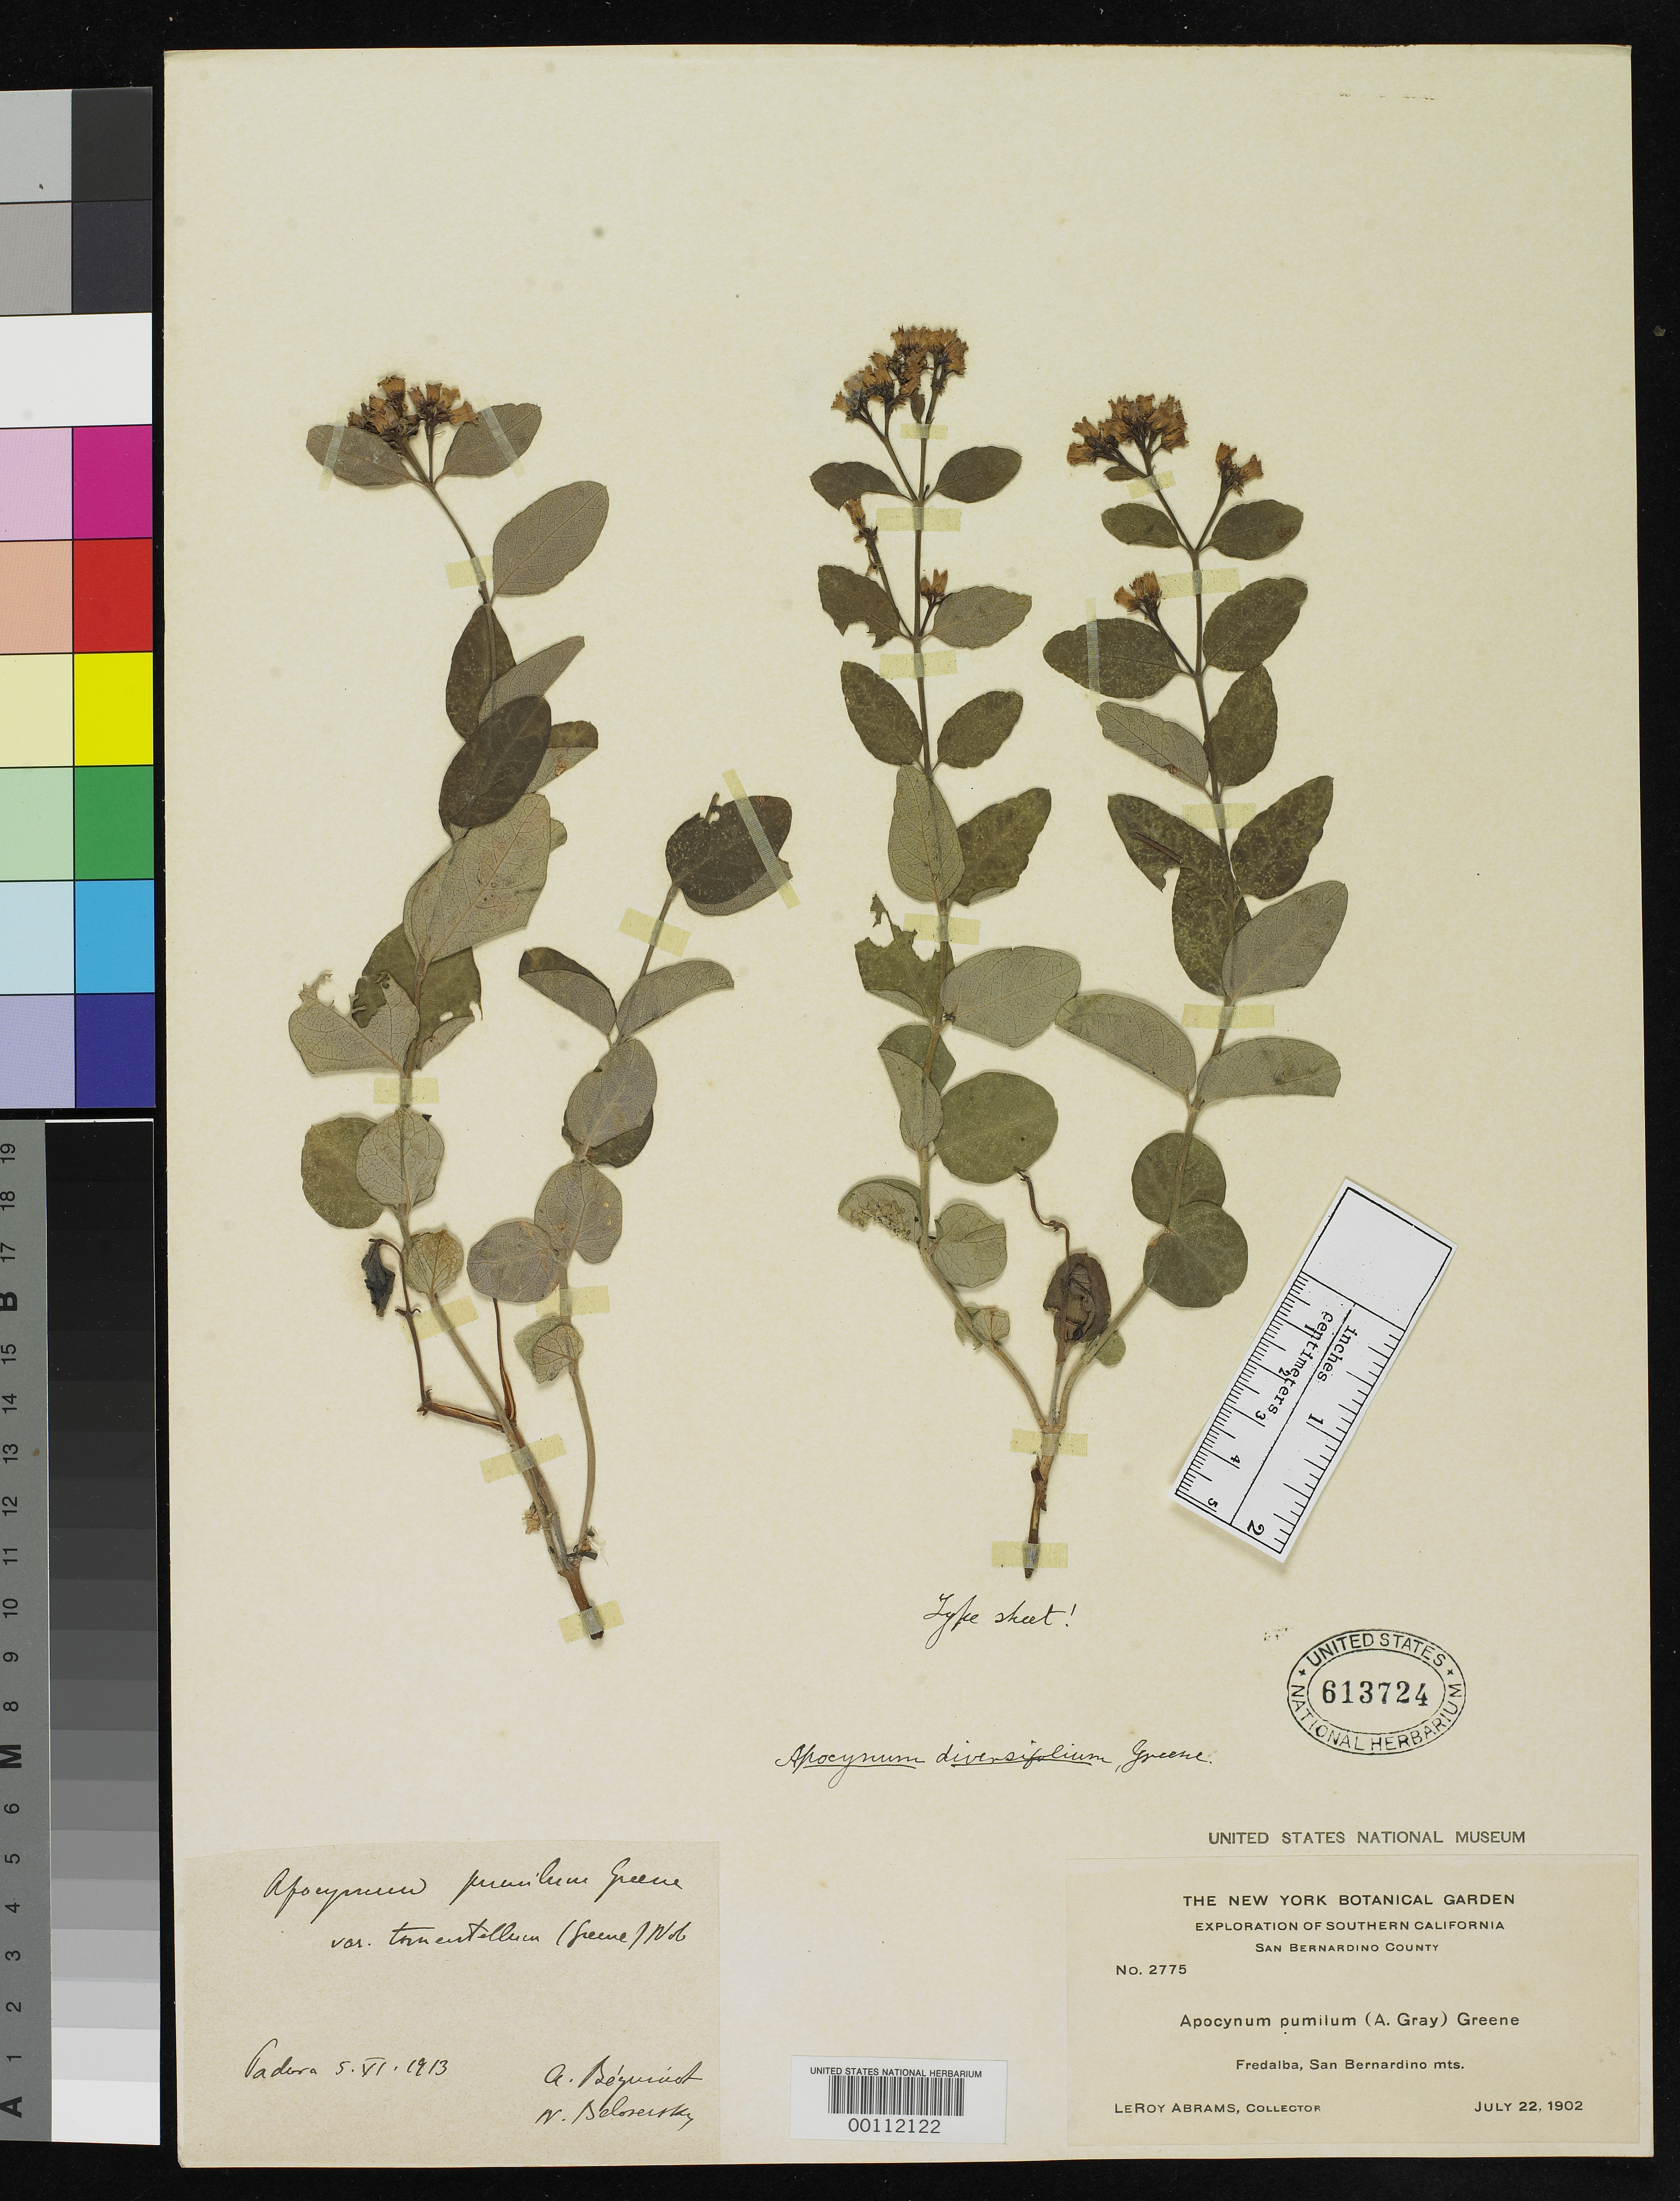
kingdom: Plantae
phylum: Tracheophyta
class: Magnoliopsida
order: Gentianales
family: Apocynaceae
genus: Apocynum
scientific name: Apocynum diversifolium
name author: Greene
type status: Holotype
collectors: L. Abrams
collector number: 2775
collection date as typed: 22 Jul 1902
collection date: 1902-07-22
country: United States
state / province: California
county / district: San Bernardino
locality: San Bernardino Mountains, Fredalba.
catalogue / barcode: US 613724